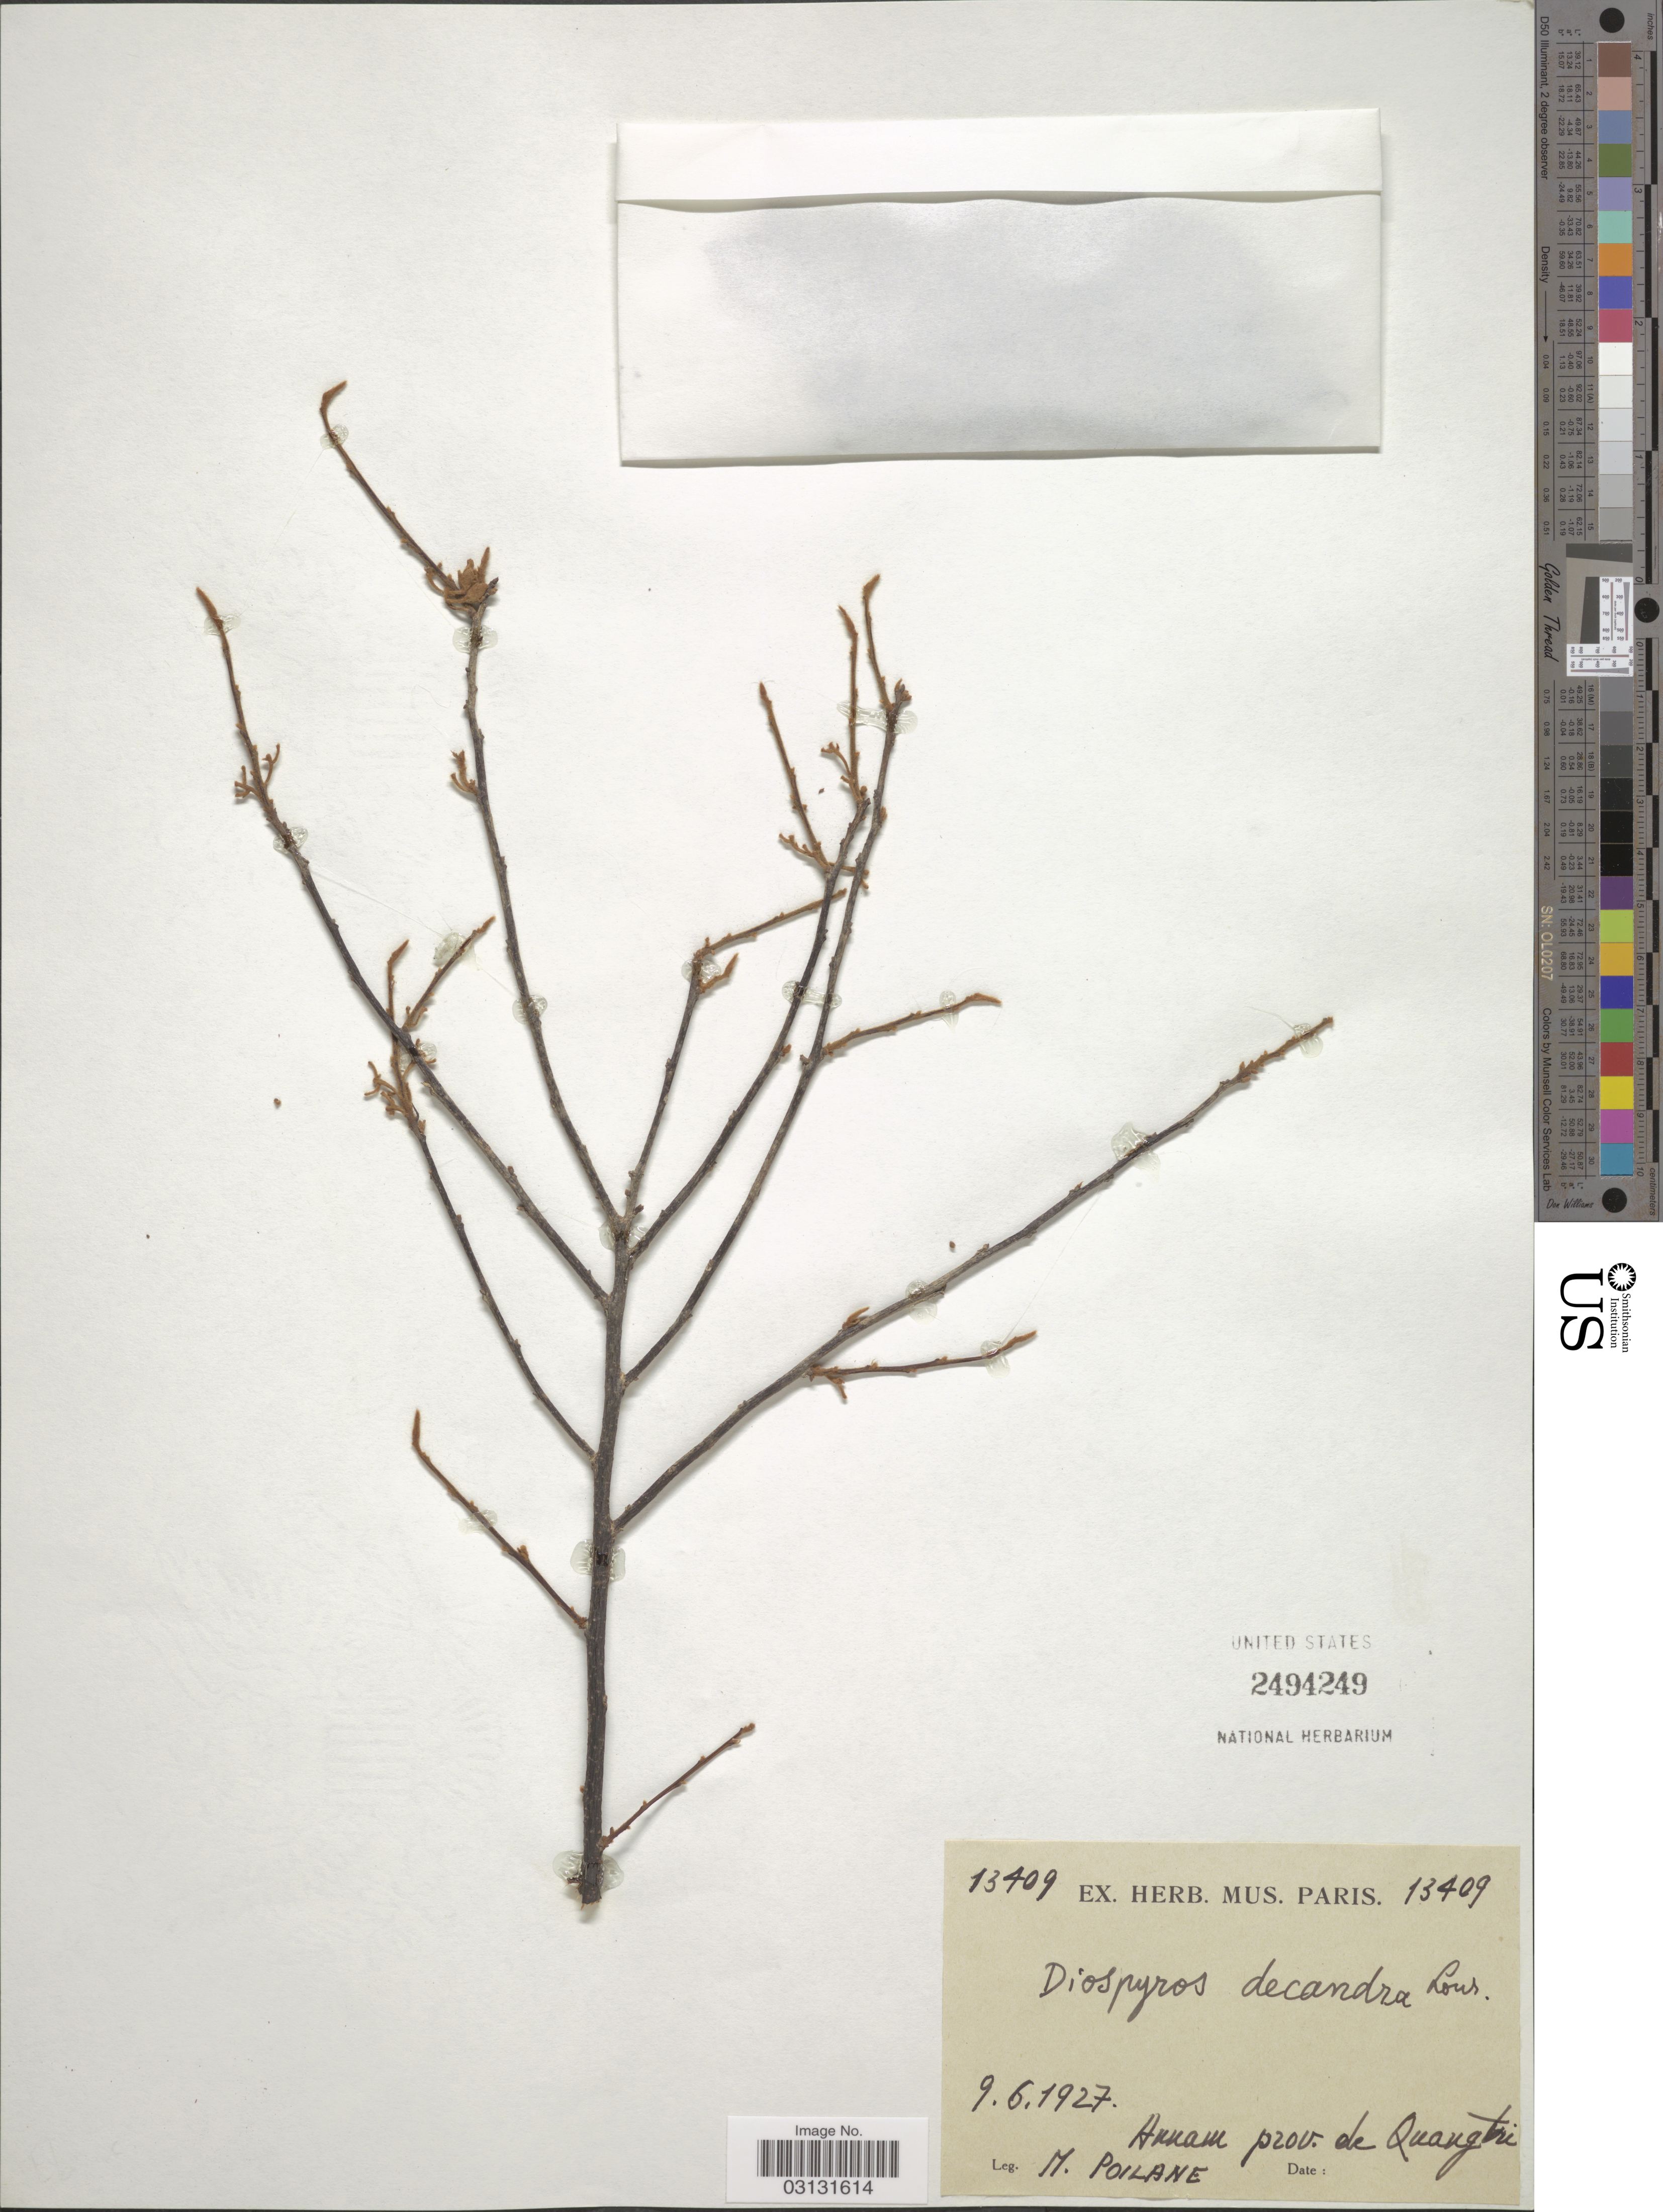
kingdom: Plantae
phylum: Tracheophyta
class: Magnoliopsida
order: Ericales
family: Ebenaceae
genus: Diospyros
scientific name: Diospyros decandra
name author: Lour.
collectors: M. Poilane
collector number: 13409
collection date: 1927-06-09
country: Vietnam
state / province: Quang Tri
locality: Annam prov. de Quangtri.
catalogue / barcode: US 2494249